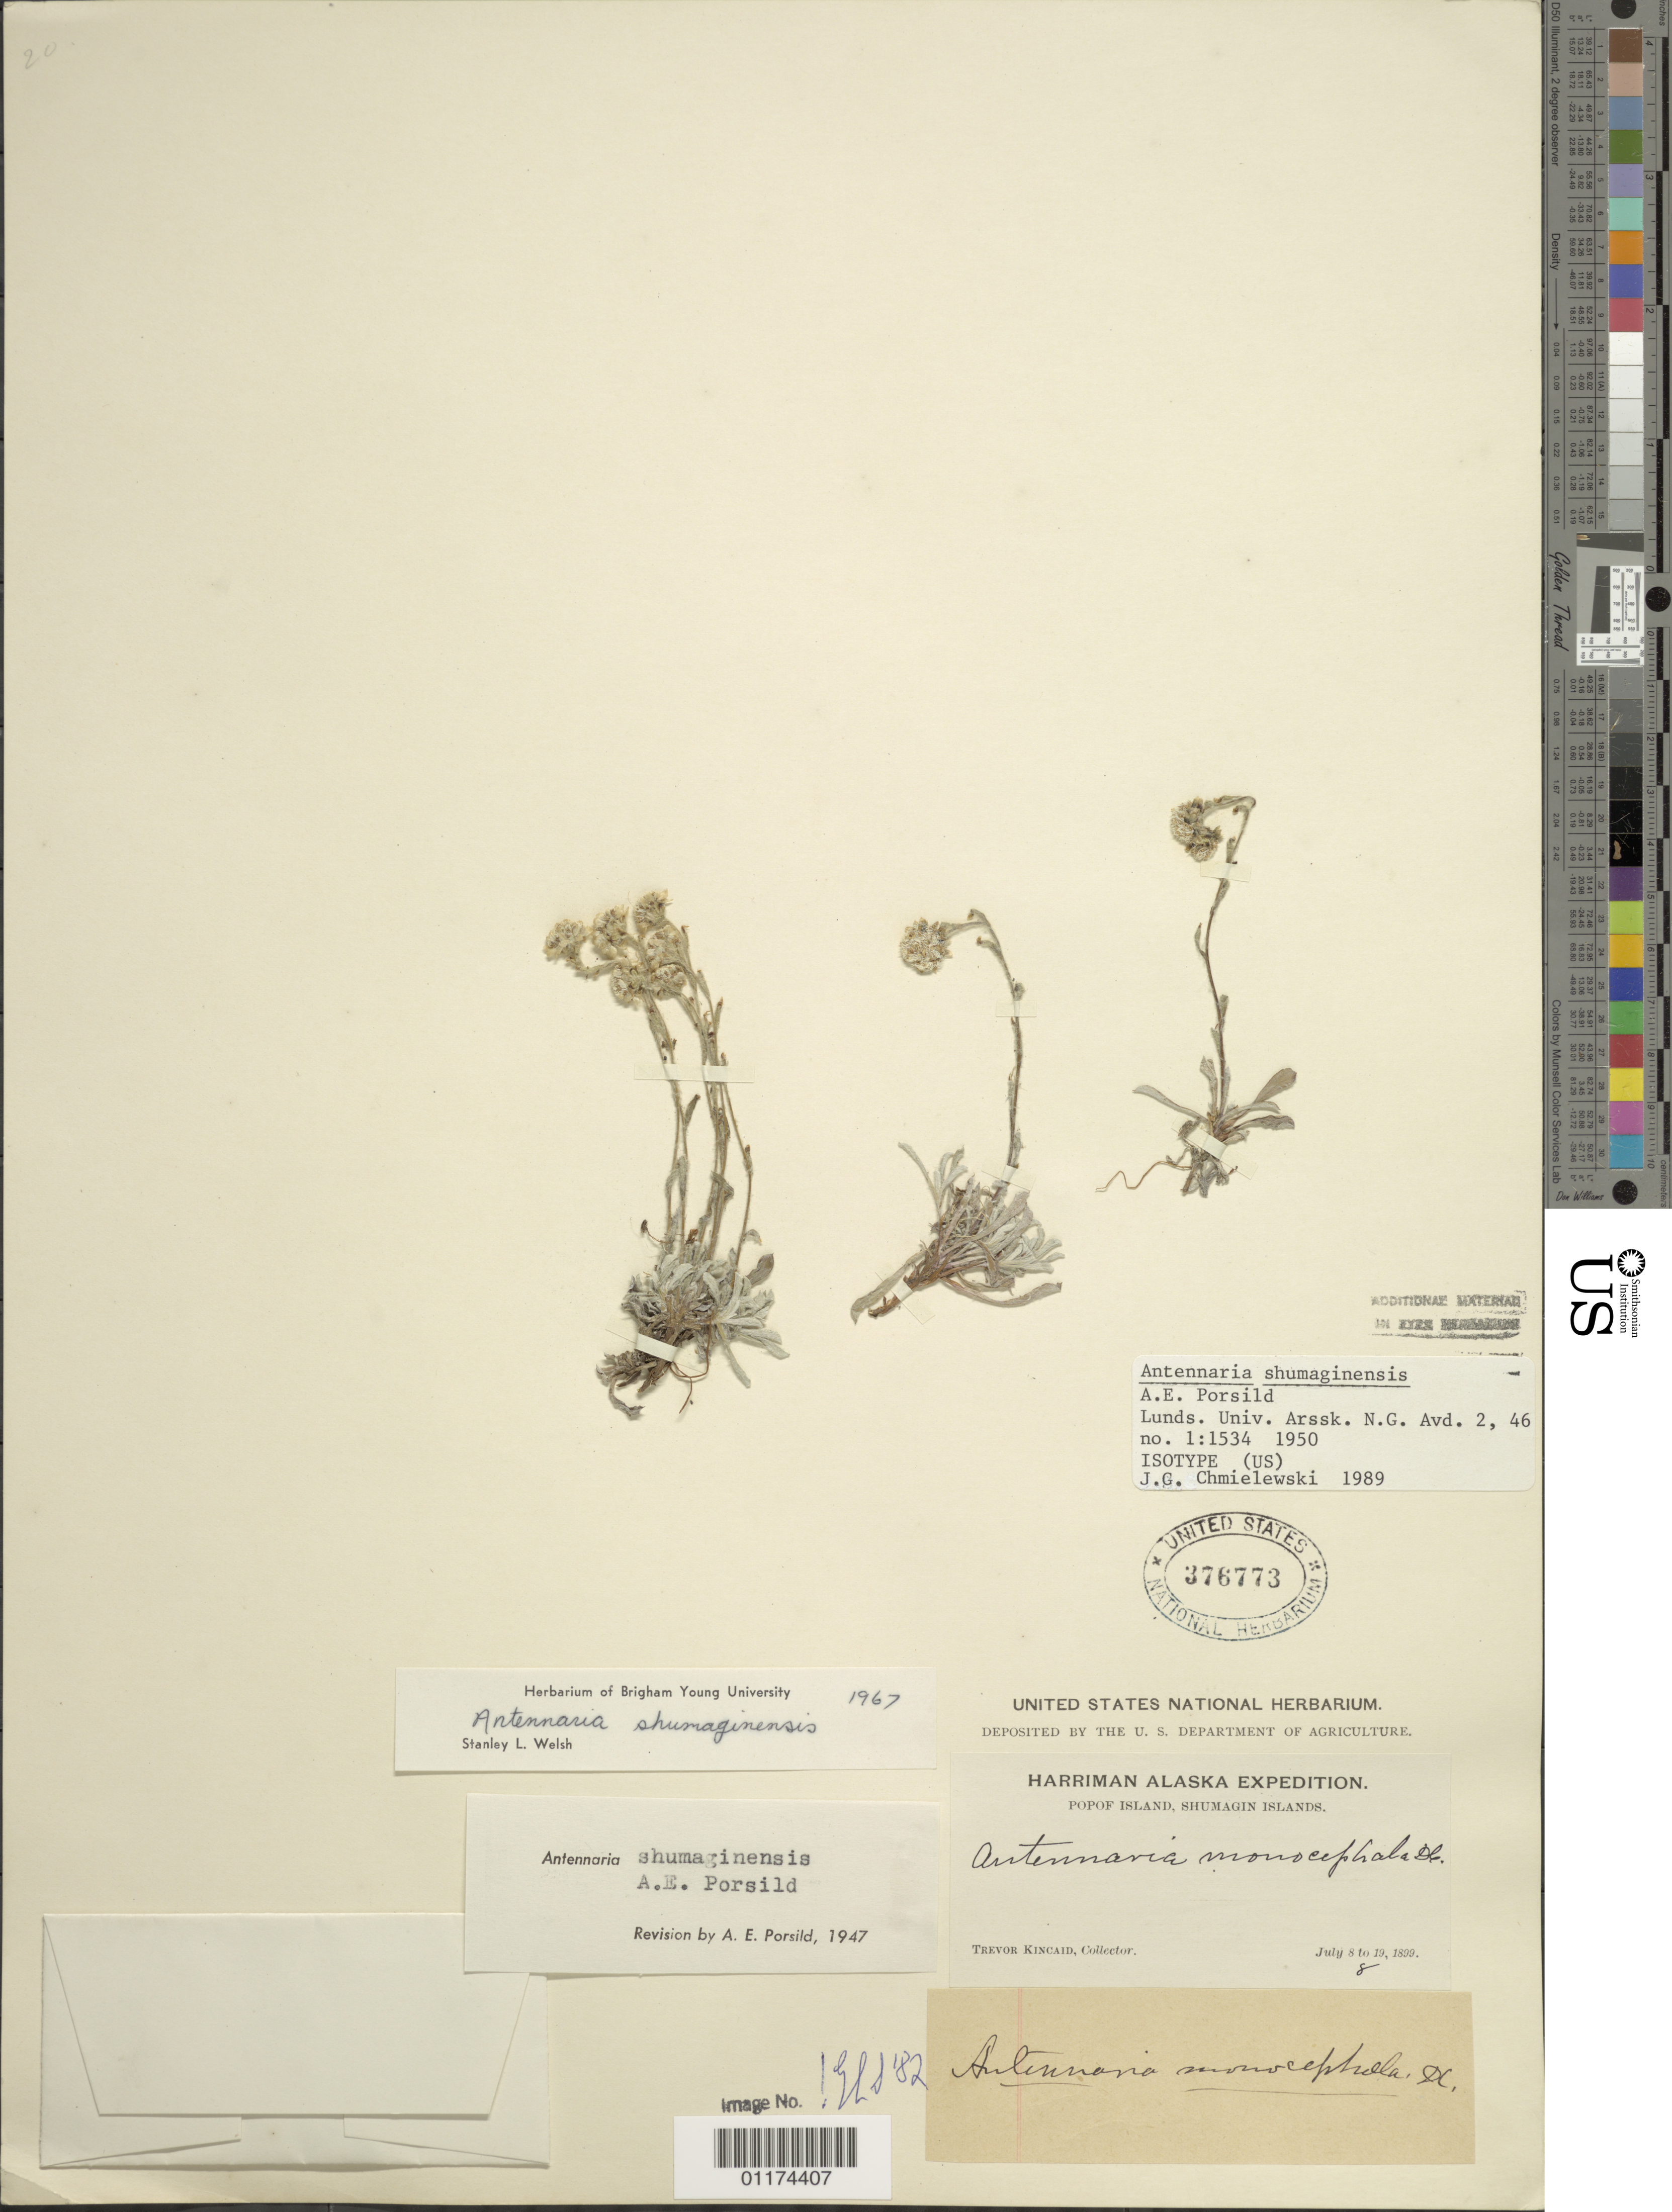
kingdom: Plantae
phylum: Tracheophyta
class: Magnoliopsida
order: Asterales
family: Asteraceae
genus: Antennaria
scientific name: Antennaria shumaginensis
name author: A.E. Porsild in Hultén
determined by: Chmielewski, J. G.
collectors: T. C. Kincaid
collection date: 1899-07-08/1899-07-19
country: United States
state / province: Alaska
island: Popof Island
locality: Popof Island, Shumagin Islands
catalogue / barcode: US 376773